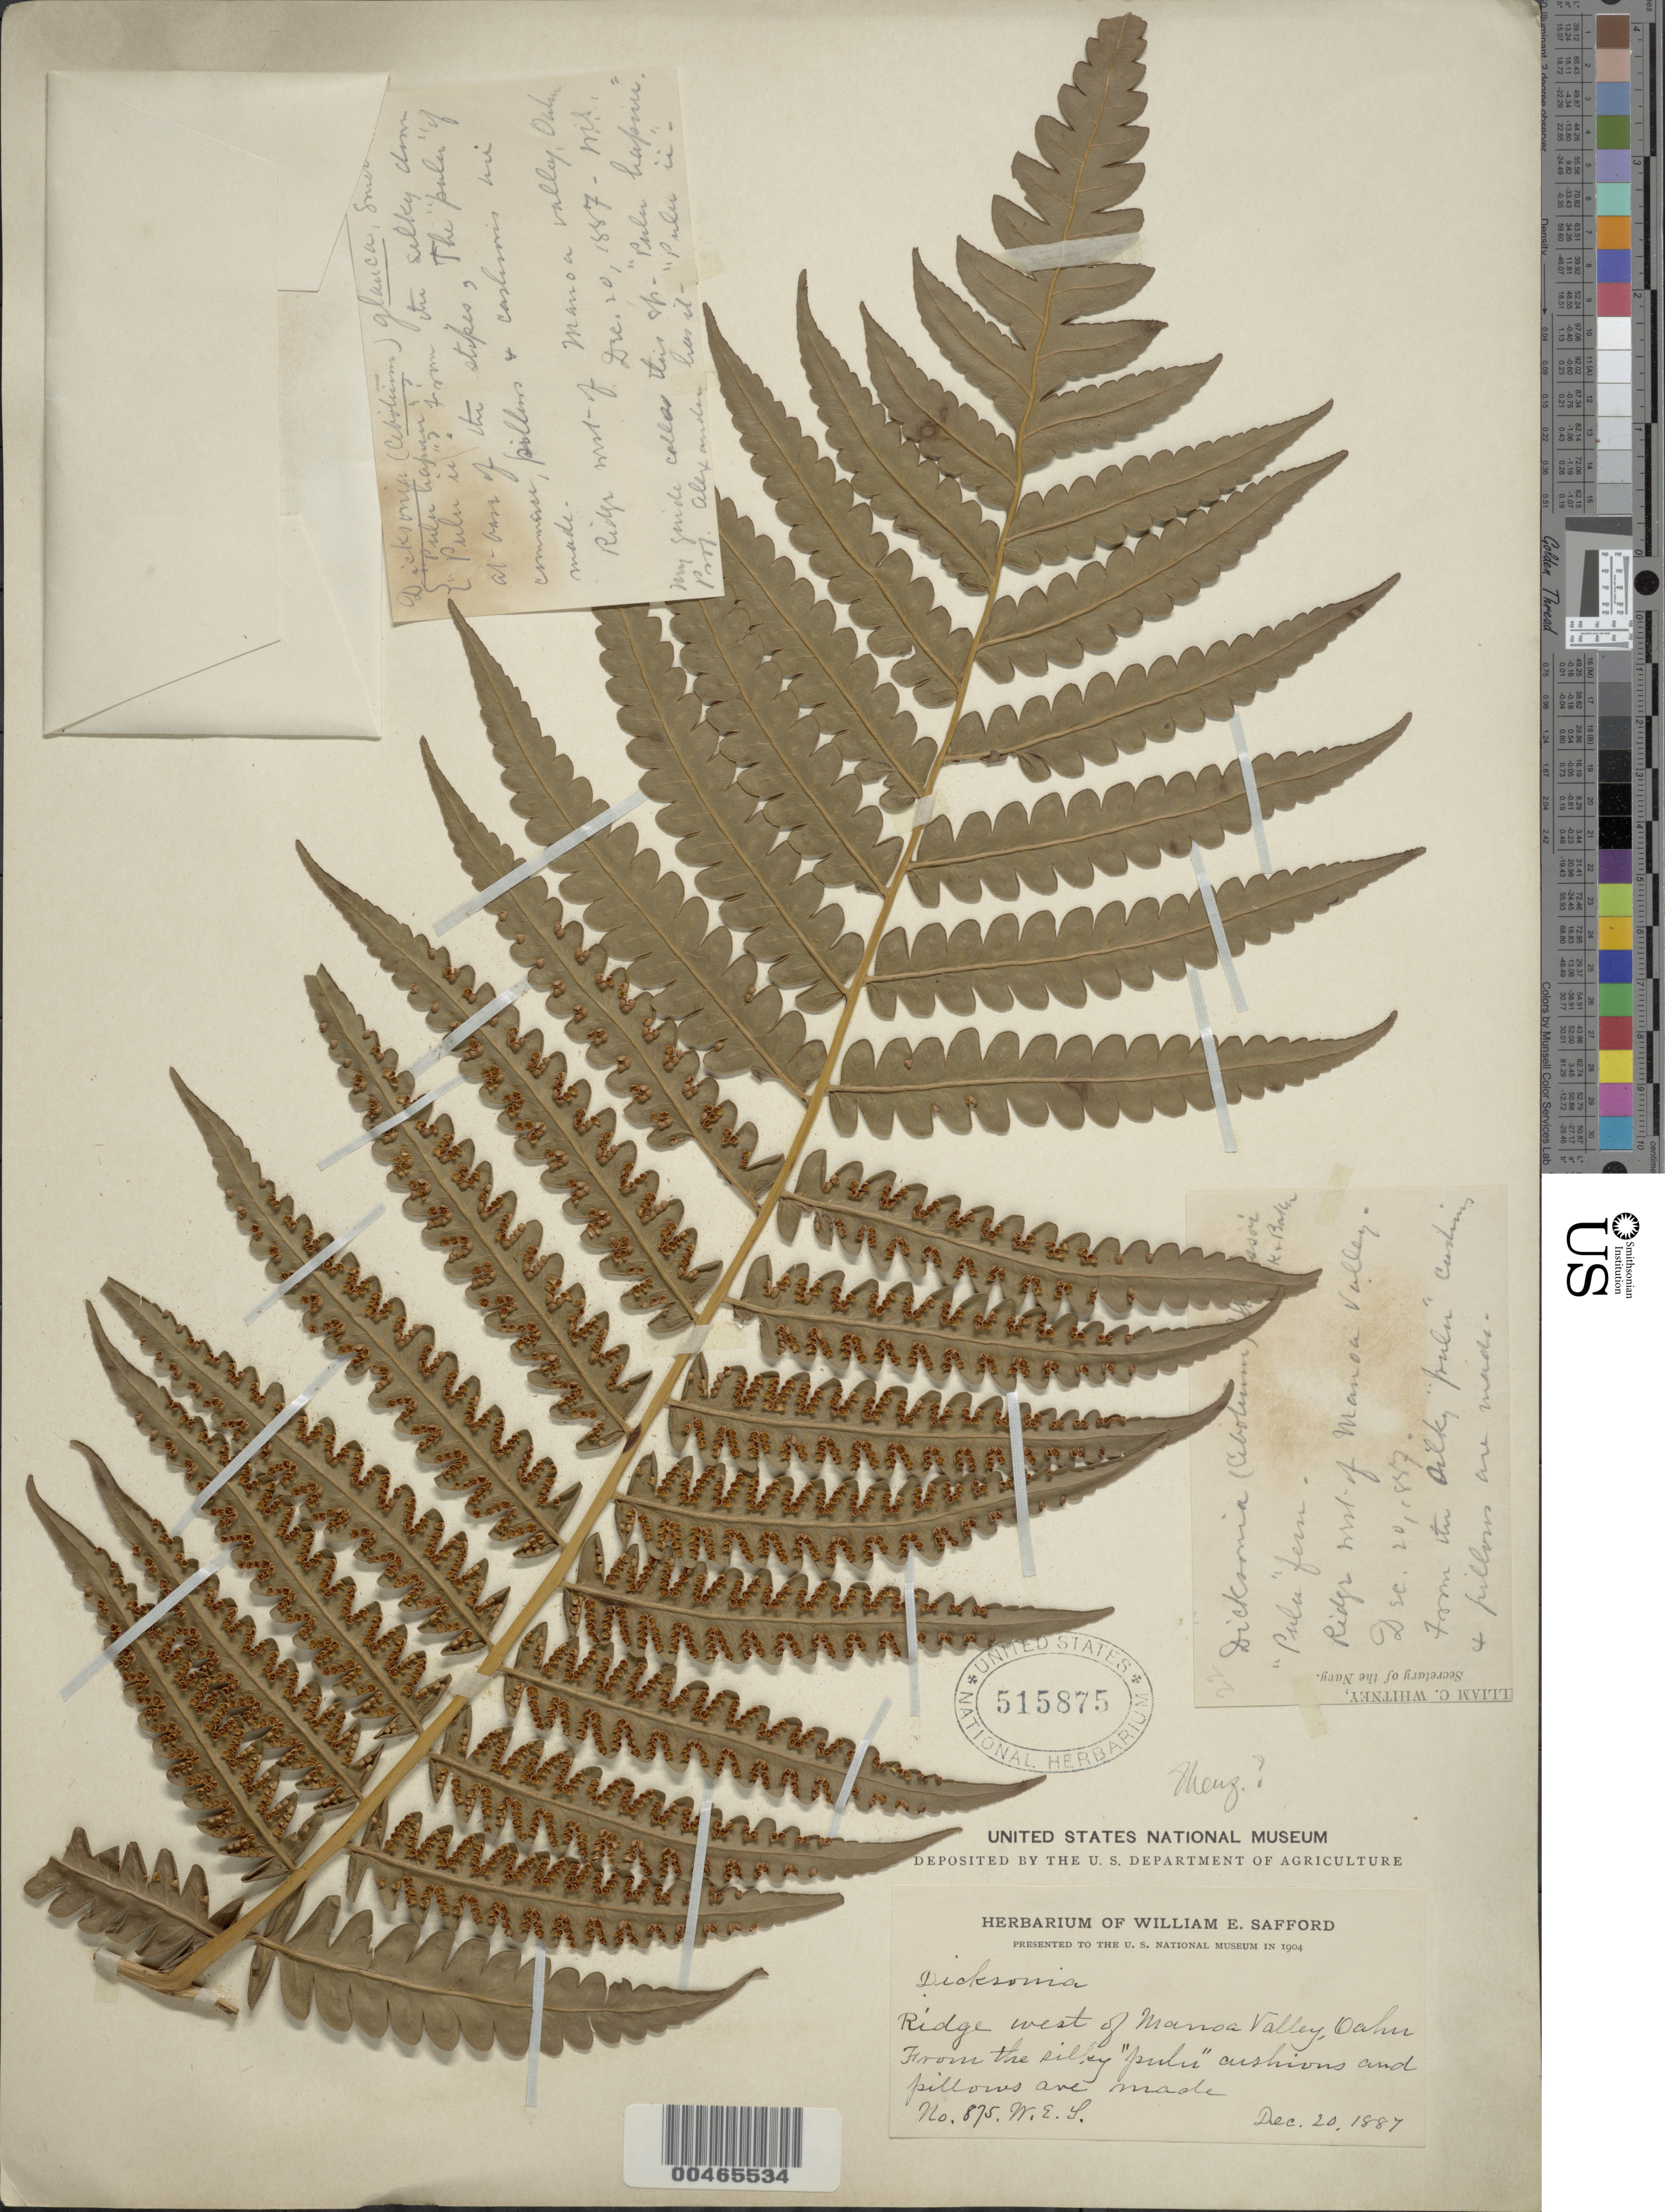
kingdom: Plantae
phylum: Tracheophyta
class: Polypodiopsida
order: Cyatheales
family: Cibotiaceae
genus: Cibotium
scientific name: Cibotium menziesii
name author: Hook.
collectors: W. E. Safford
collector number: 875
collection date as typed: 20 Dec 1887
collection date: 1887-12-20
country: United States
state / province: Hawaii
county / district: Honolulu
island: Oahu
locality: Ridge W of Manoa Valley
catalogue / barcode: US 515875